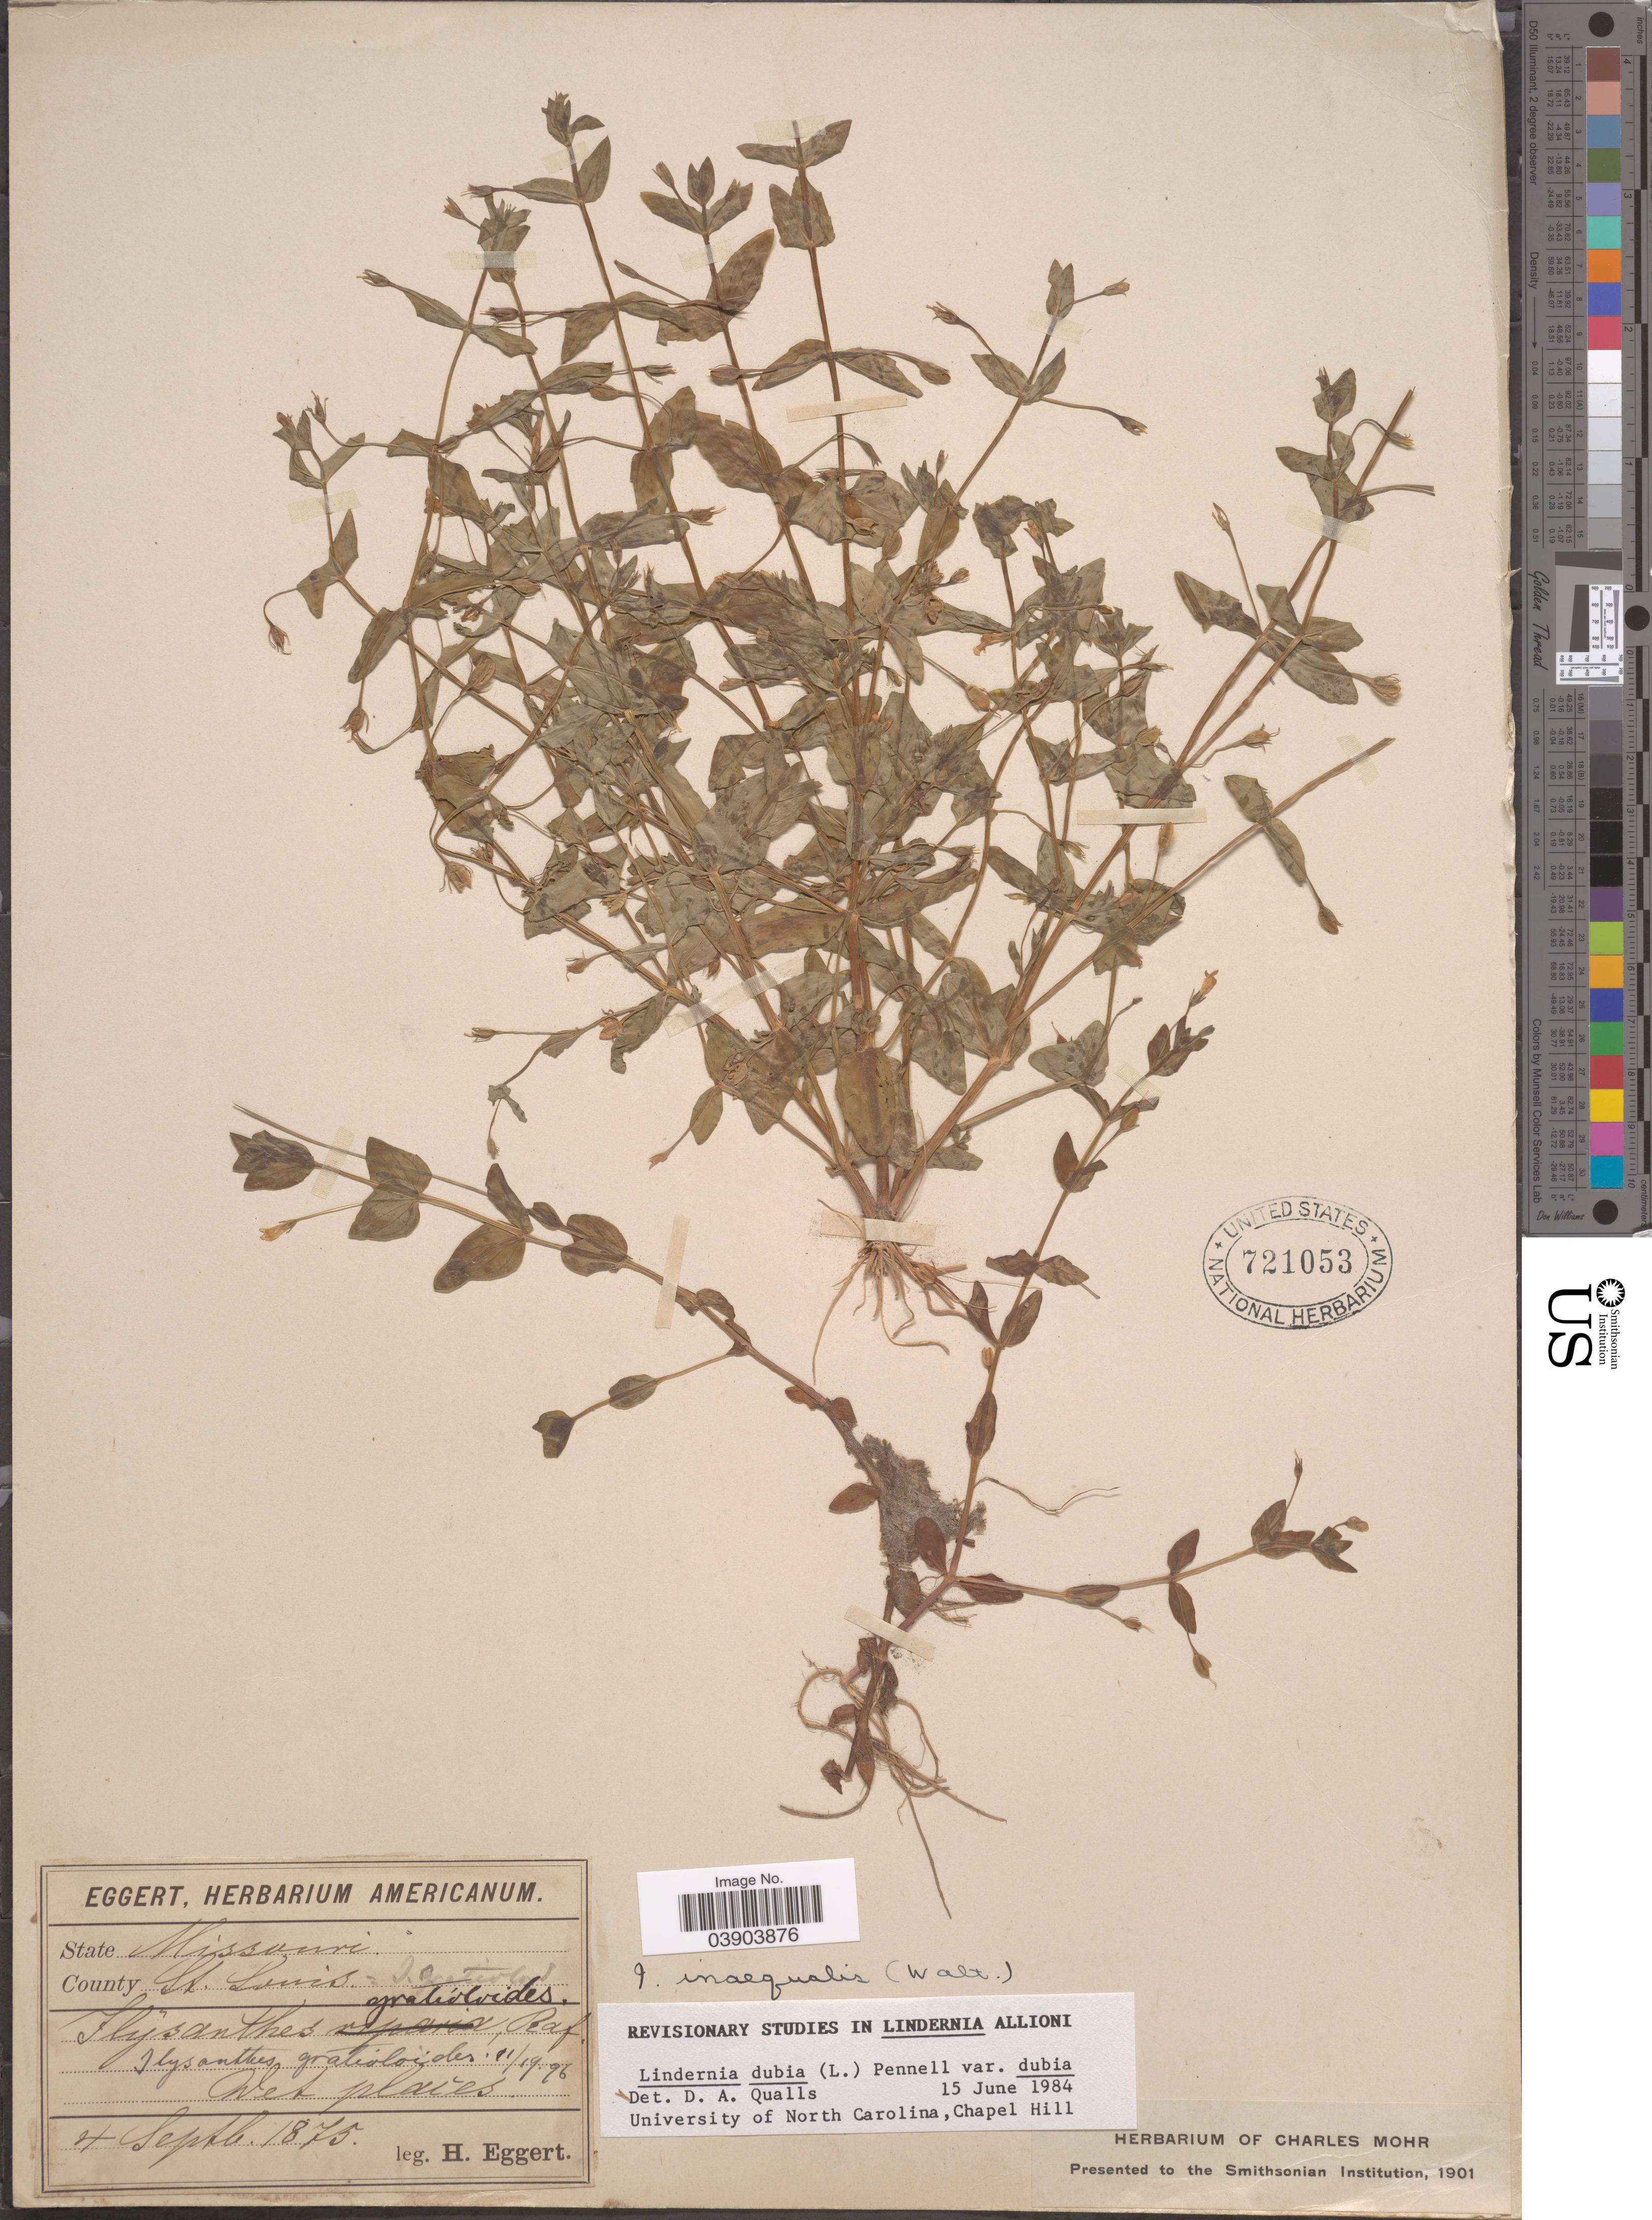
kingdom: Plantae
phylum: Tracheophyta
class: Magnoliopsida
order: Lamiales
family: Linderniaceae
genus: Lindernia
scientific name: Lindernia dubia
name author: (L.) Pennell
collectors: H. Eggert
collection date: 1875-09-04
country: United States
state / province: Missouri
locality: County St. Louis.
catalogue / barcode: US 721053